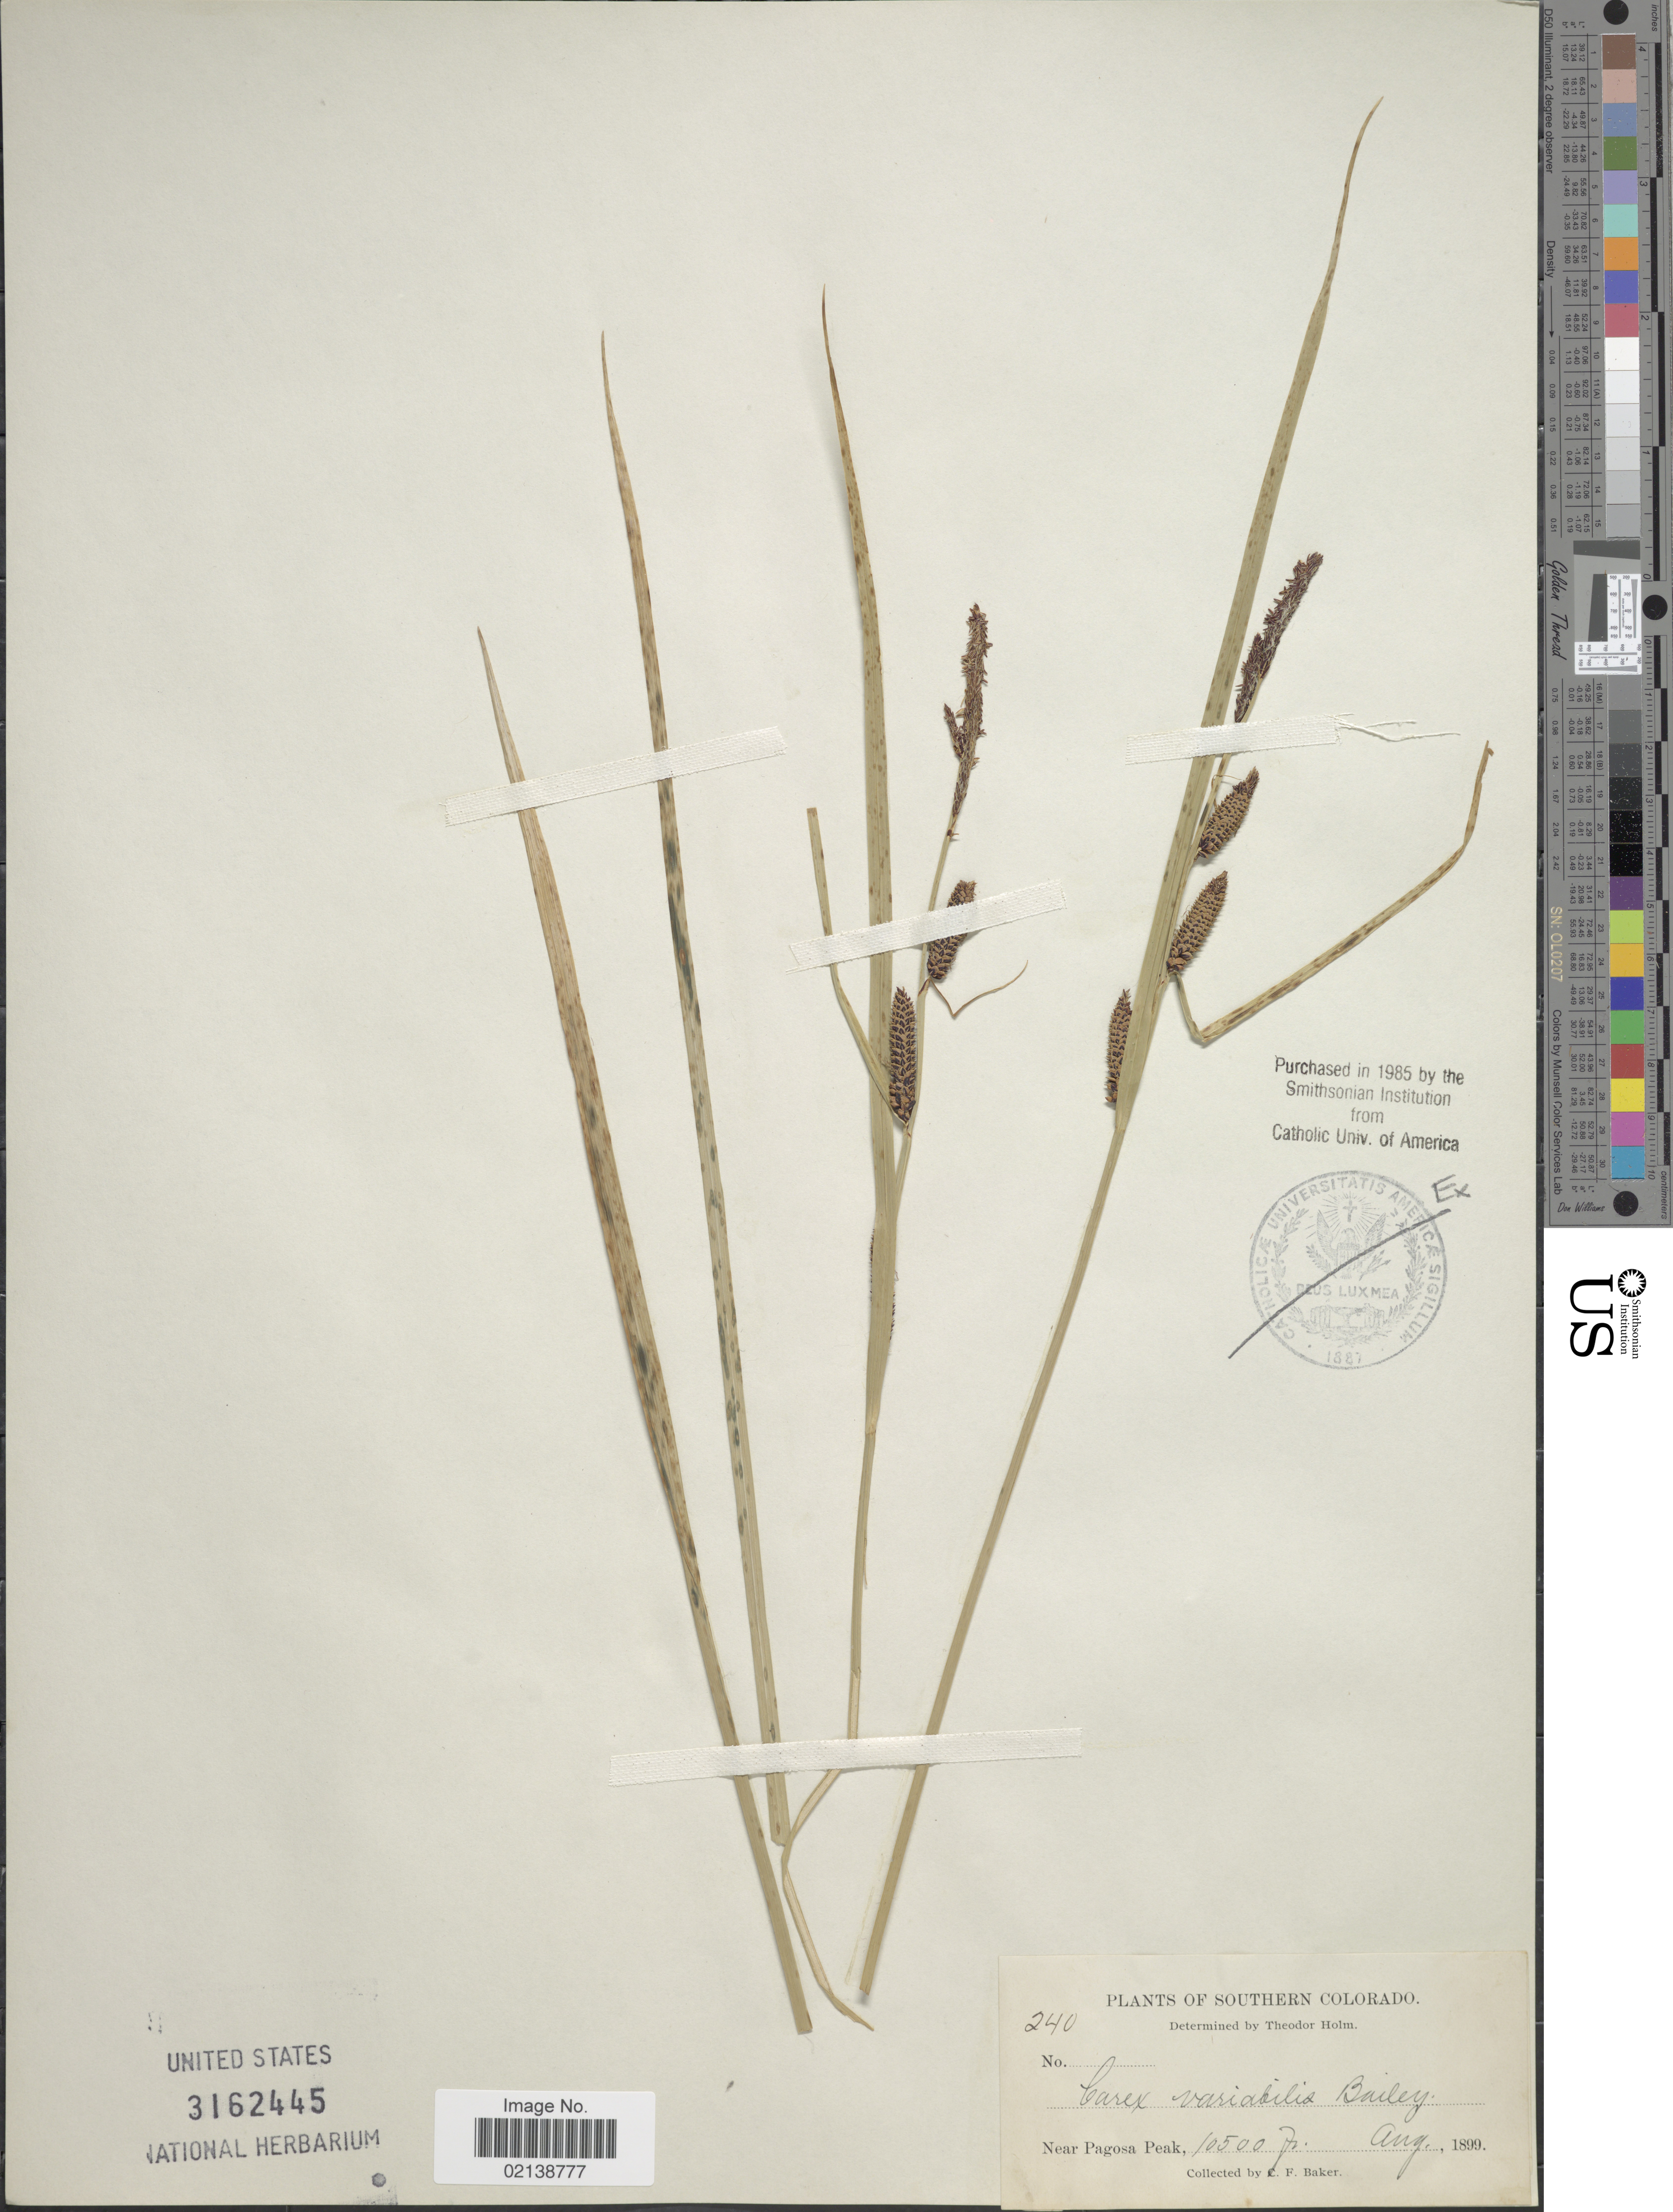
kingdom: Plantae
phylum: Tracheophyta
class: Liliopsida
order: Poales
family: Cyperaceae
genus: Carex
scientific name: Carex aquatilis var. aquatilis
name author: Wahlenb.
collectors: C. F. Baker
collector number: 240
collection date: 1899-08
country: United States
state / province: Colorado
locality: Southern Colorado, Near Pagosa Peak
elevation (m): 3200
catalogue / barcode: US 3162445